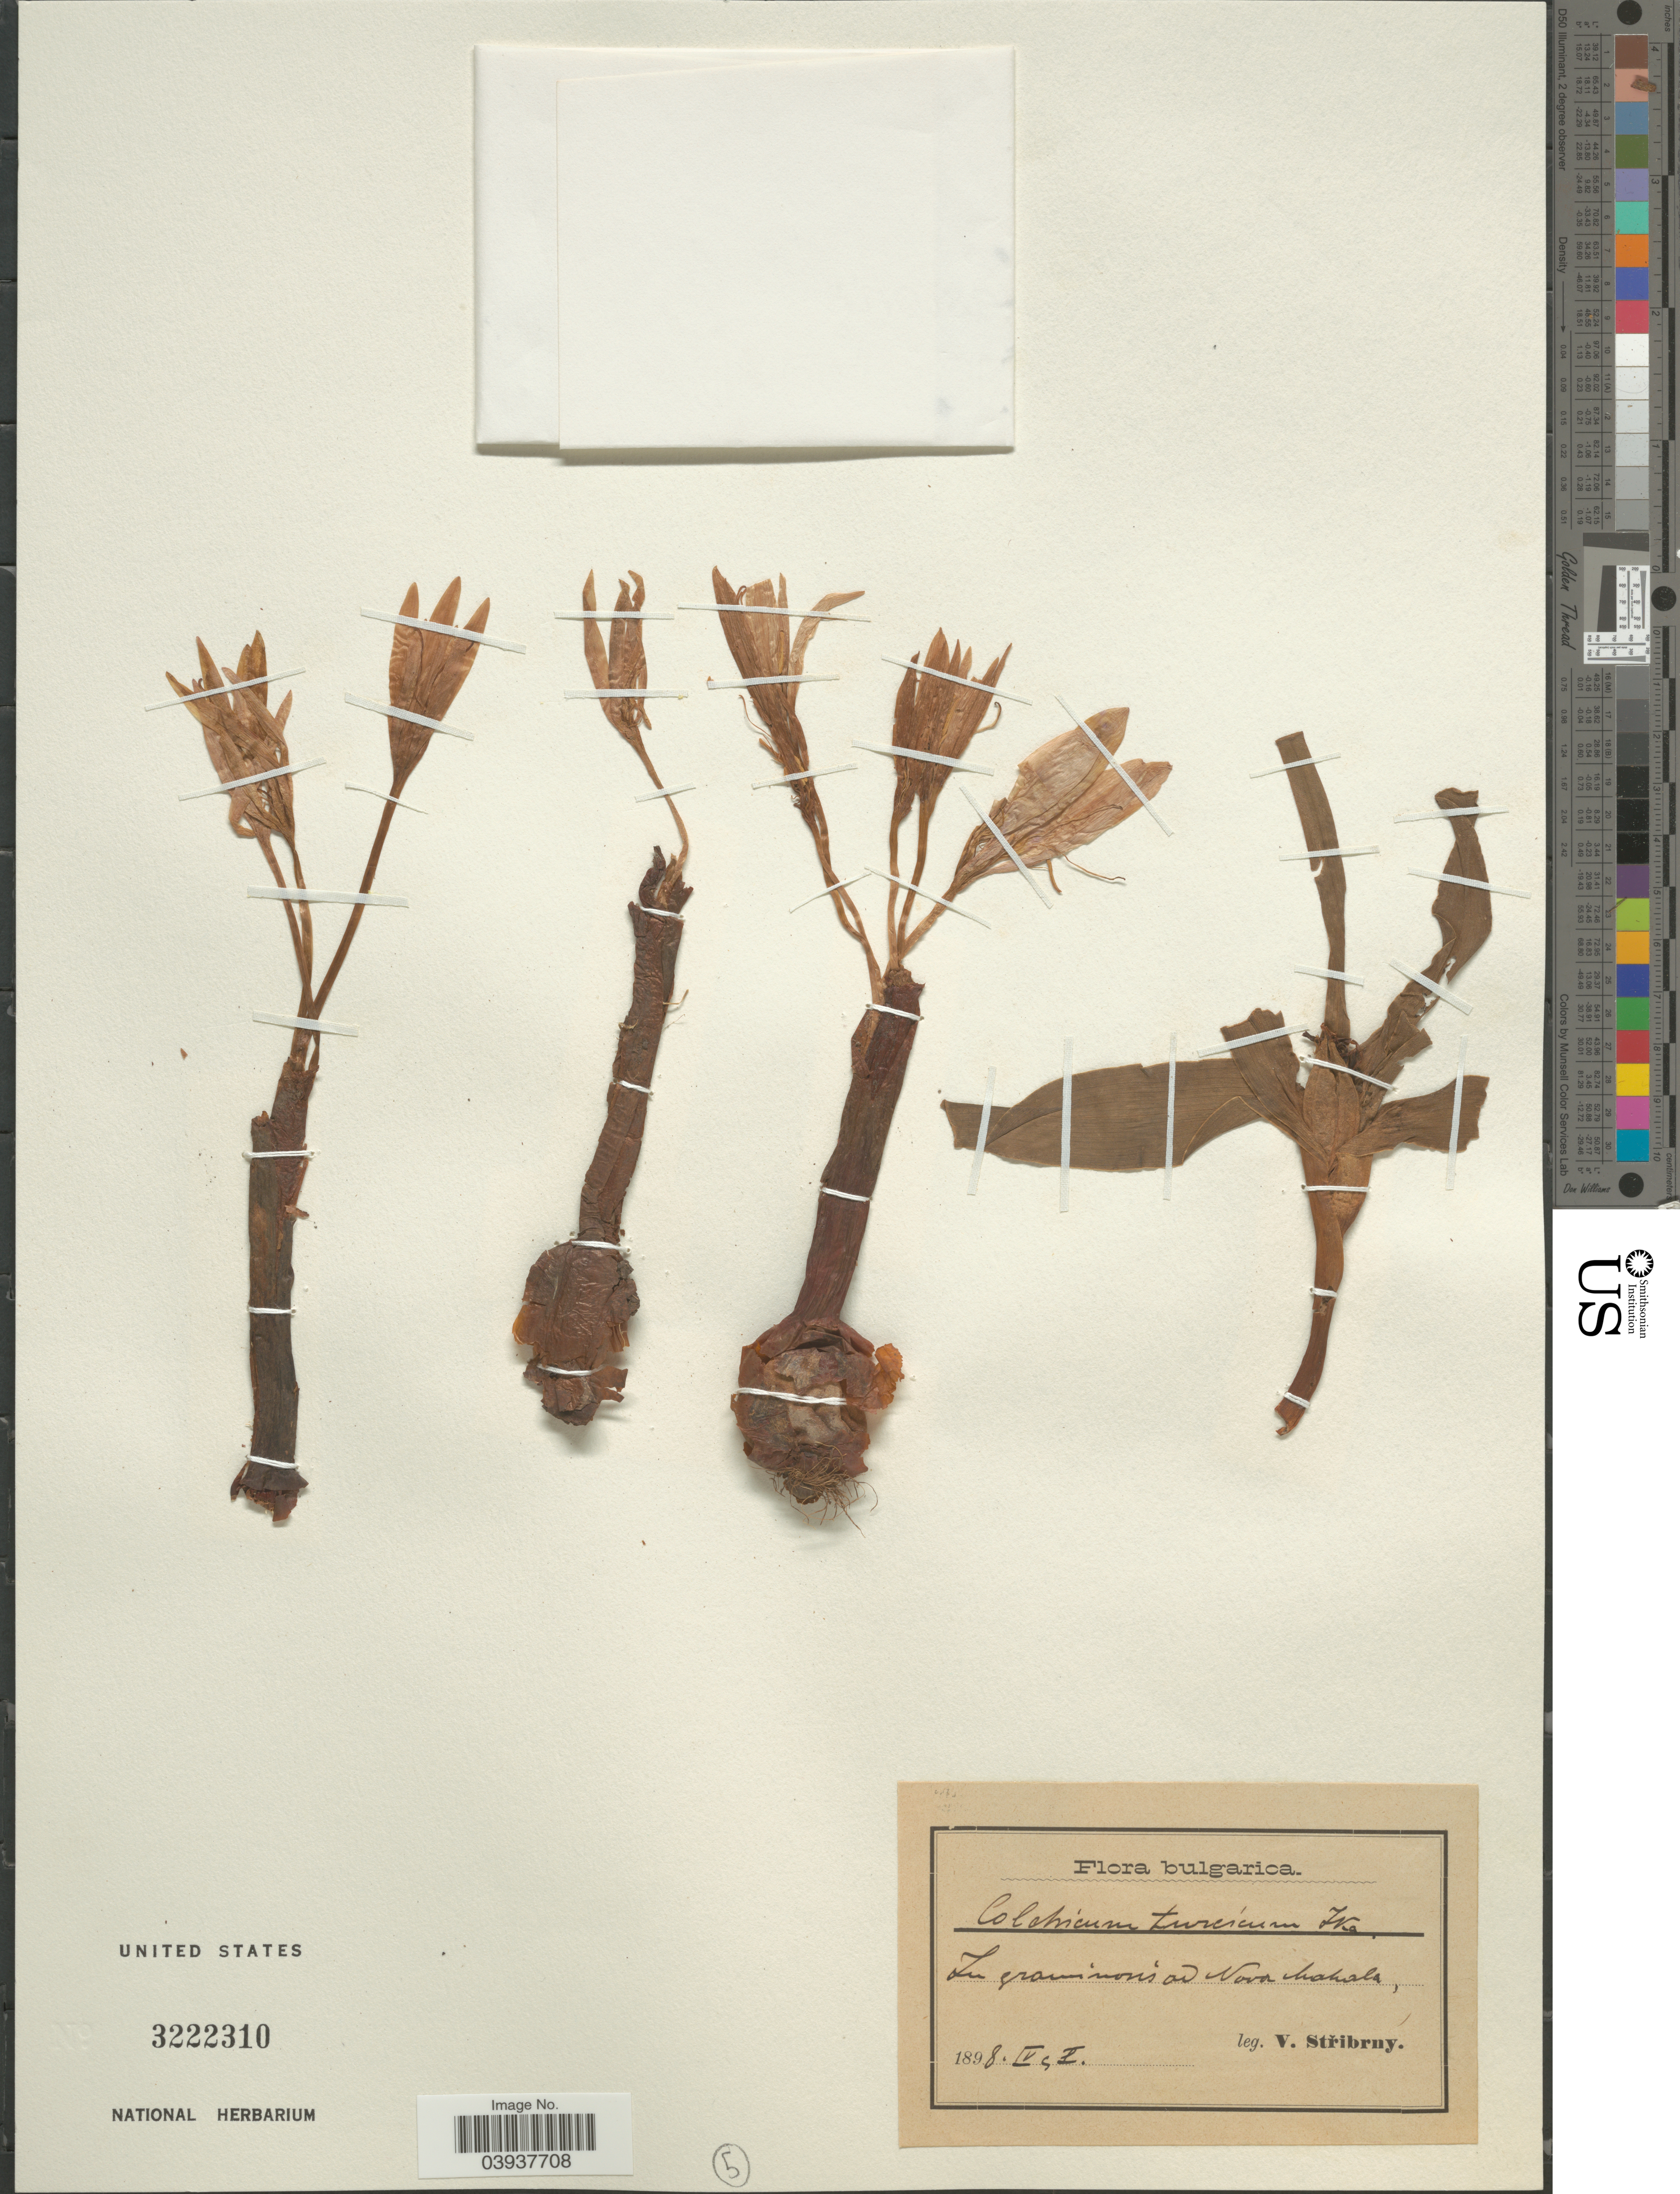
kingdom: Plantae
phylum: Tracheophyta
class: Liliopsida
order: Liliales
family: Colchicaceae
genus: Colchicum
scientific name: Colchicum turcicum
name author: Janka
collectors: V. Stribrny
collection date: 1898-01/1898-04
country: Bulgaria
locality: Bulgarica. In graminosis ad Novo Mahala.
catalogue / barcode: US 3222310